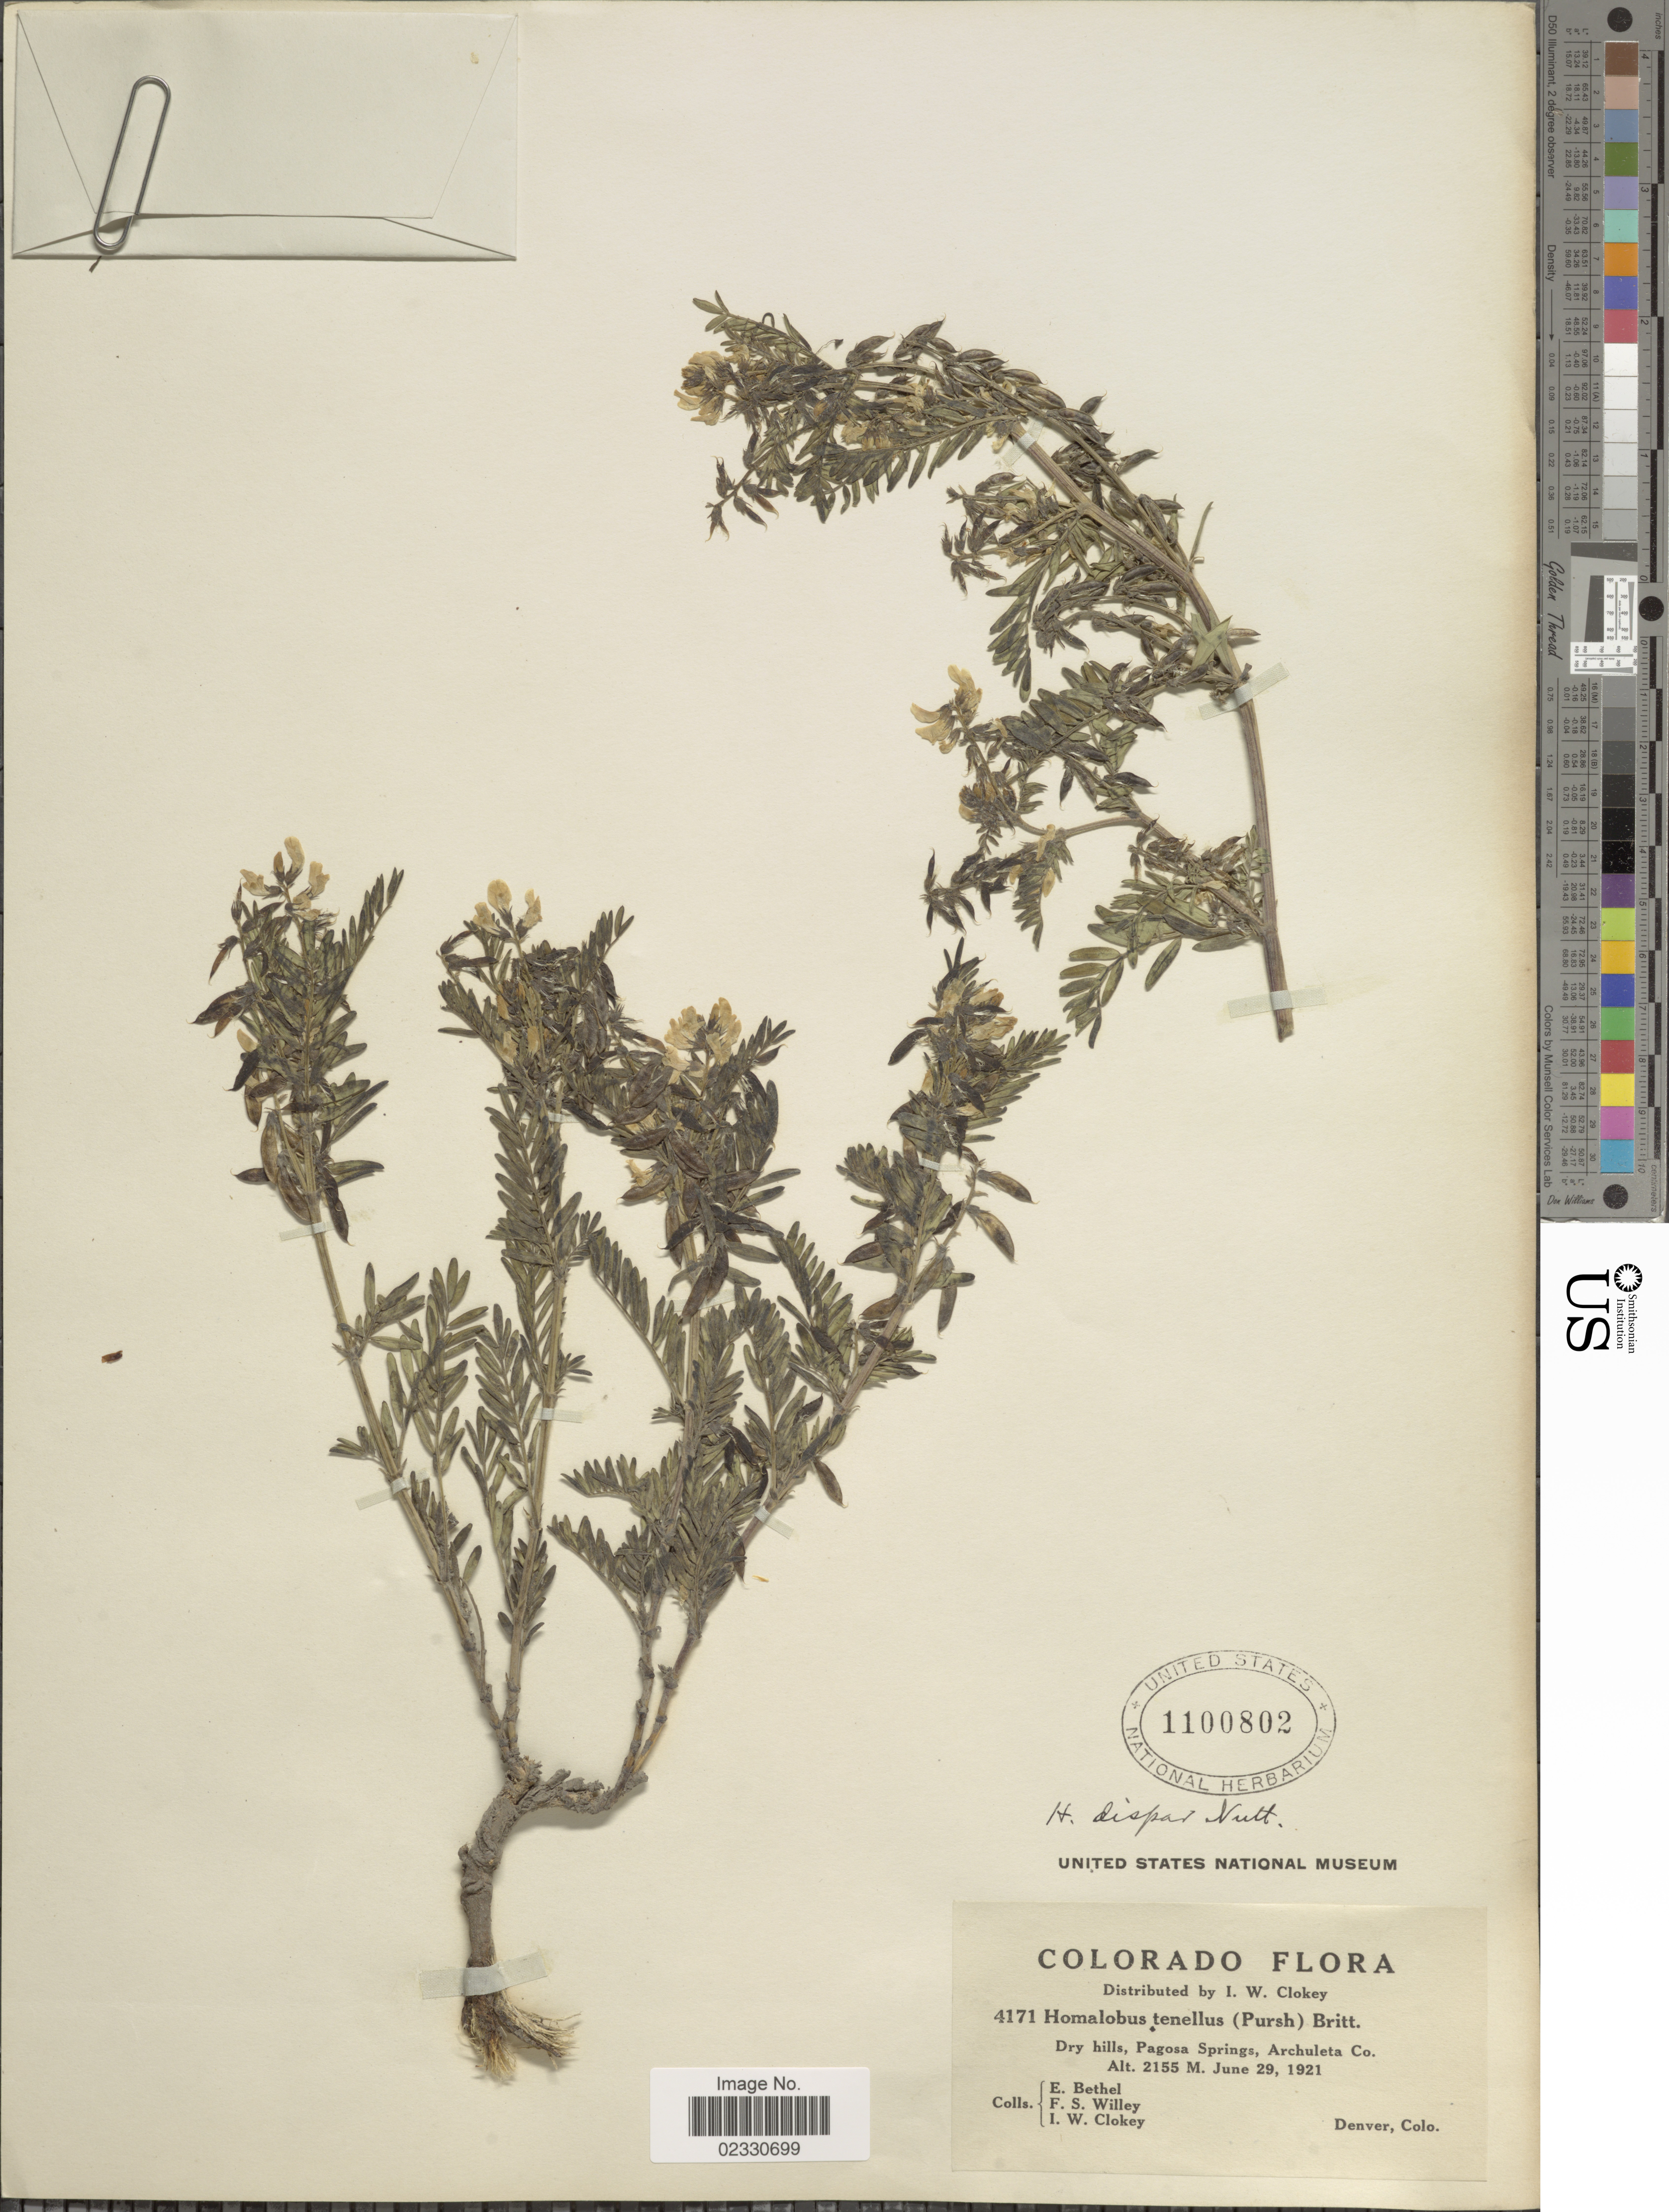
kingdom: Plantae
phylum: Tracheophyta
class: Magnoliopsida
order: Fabales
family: Fabaceae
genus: Astragalus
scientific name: Astragalus multiflorus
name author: (Pursh) A. Gray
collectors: E. Bethel, F. Willey & I. W. Clokey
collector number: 4171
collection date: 1921-06-29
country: United States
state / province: Colorado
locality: Dry hills, Pagosa Springs, Archuleta Co.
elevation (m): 2155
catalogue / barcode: US 1100802